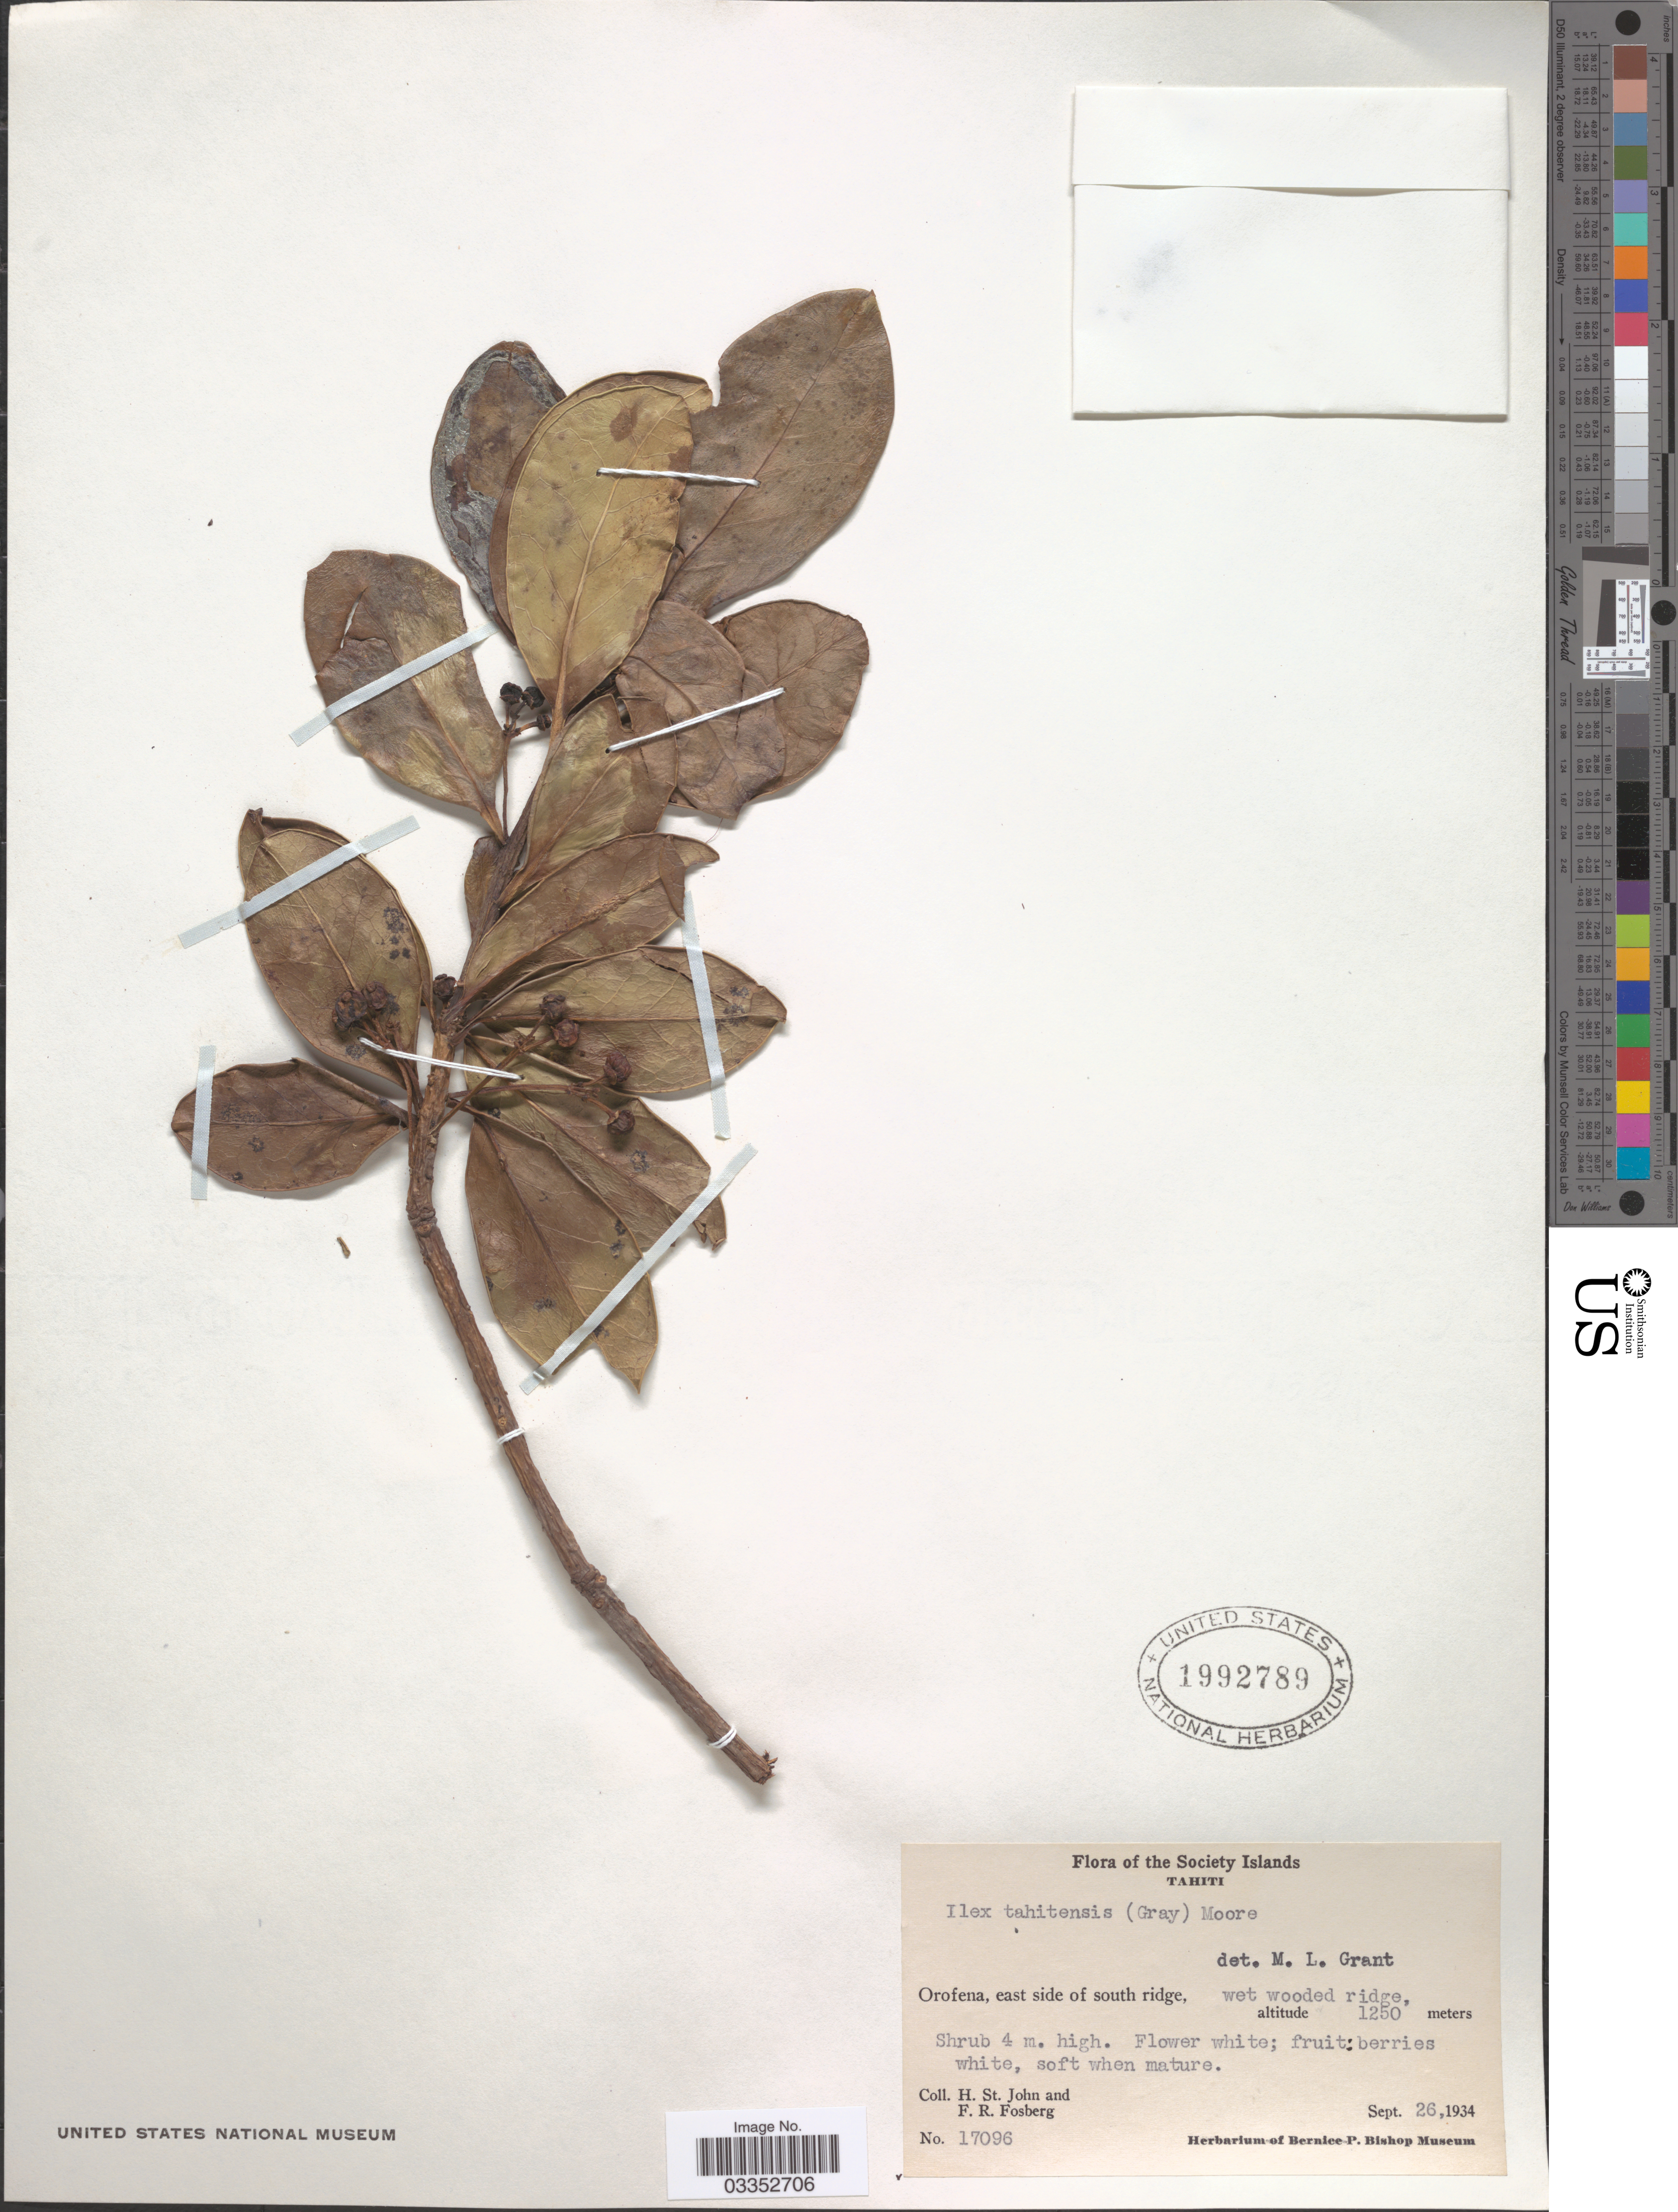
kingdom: Plantae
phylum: Tracheophyta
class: Magnoliopsida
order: Aquifoliales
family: Aquifoliaceae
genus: Ilex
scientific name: Ilex taitensis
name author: (A. Gray) J.W. Moore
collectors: H. St. John & F. R. Fosberg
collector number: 17096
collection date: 1934-09-26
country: French Polynesia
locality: The Society Islands. Tahiti. Orofena, east side of south ridge, wet wooded ridge.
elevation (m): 1250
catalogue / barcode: US 1992789